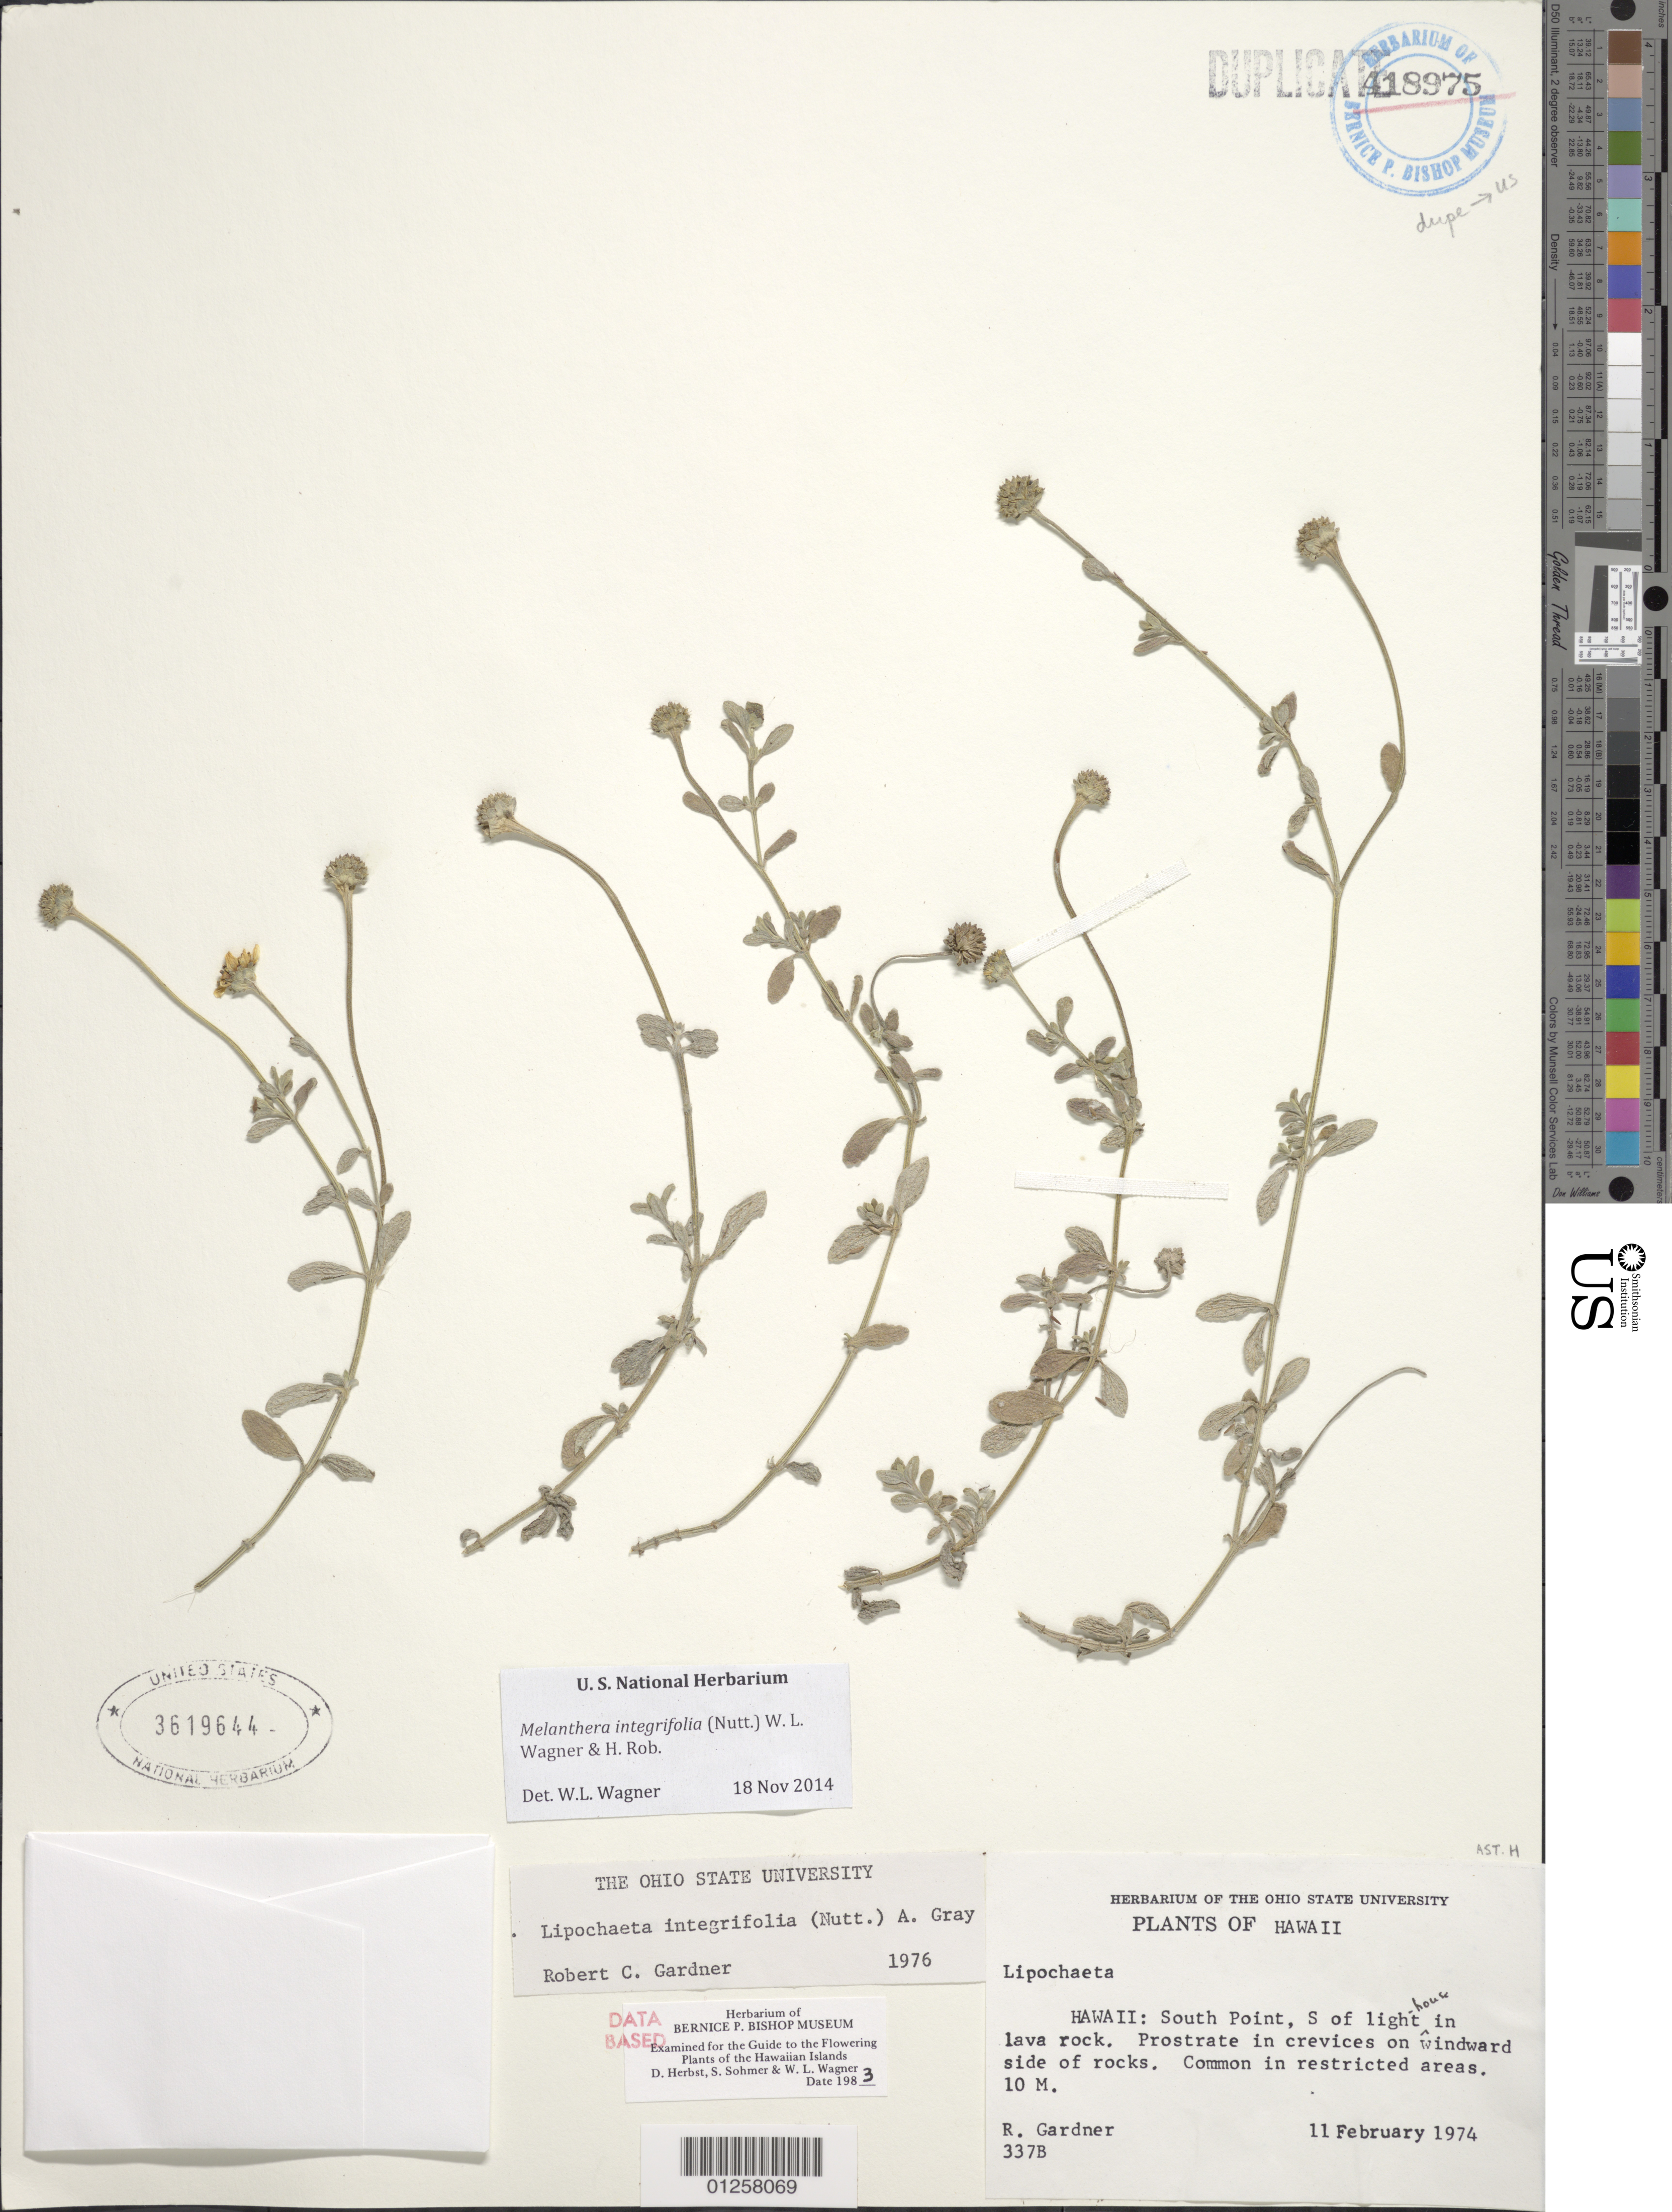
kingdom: Plantae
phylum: Tracheophyta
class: Magnoliopsida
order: Asterales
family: Asteraceae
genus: Wollastonia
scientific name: Wollastonia integrifolia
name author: (Nutt.) Orchard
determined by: Wagner, W. L., (BOT), Smithsonian Institution - National Museum of Natural History (UNITED STATES)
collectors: R. C. Gardner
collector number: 337B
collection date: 1974-02-11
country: United States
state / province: Hawaii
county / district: Maui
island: Lana'i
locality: South Point, S of lighthouse in lave rock.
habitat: In crevices on windward side of rocks.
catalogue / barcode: US 3619644